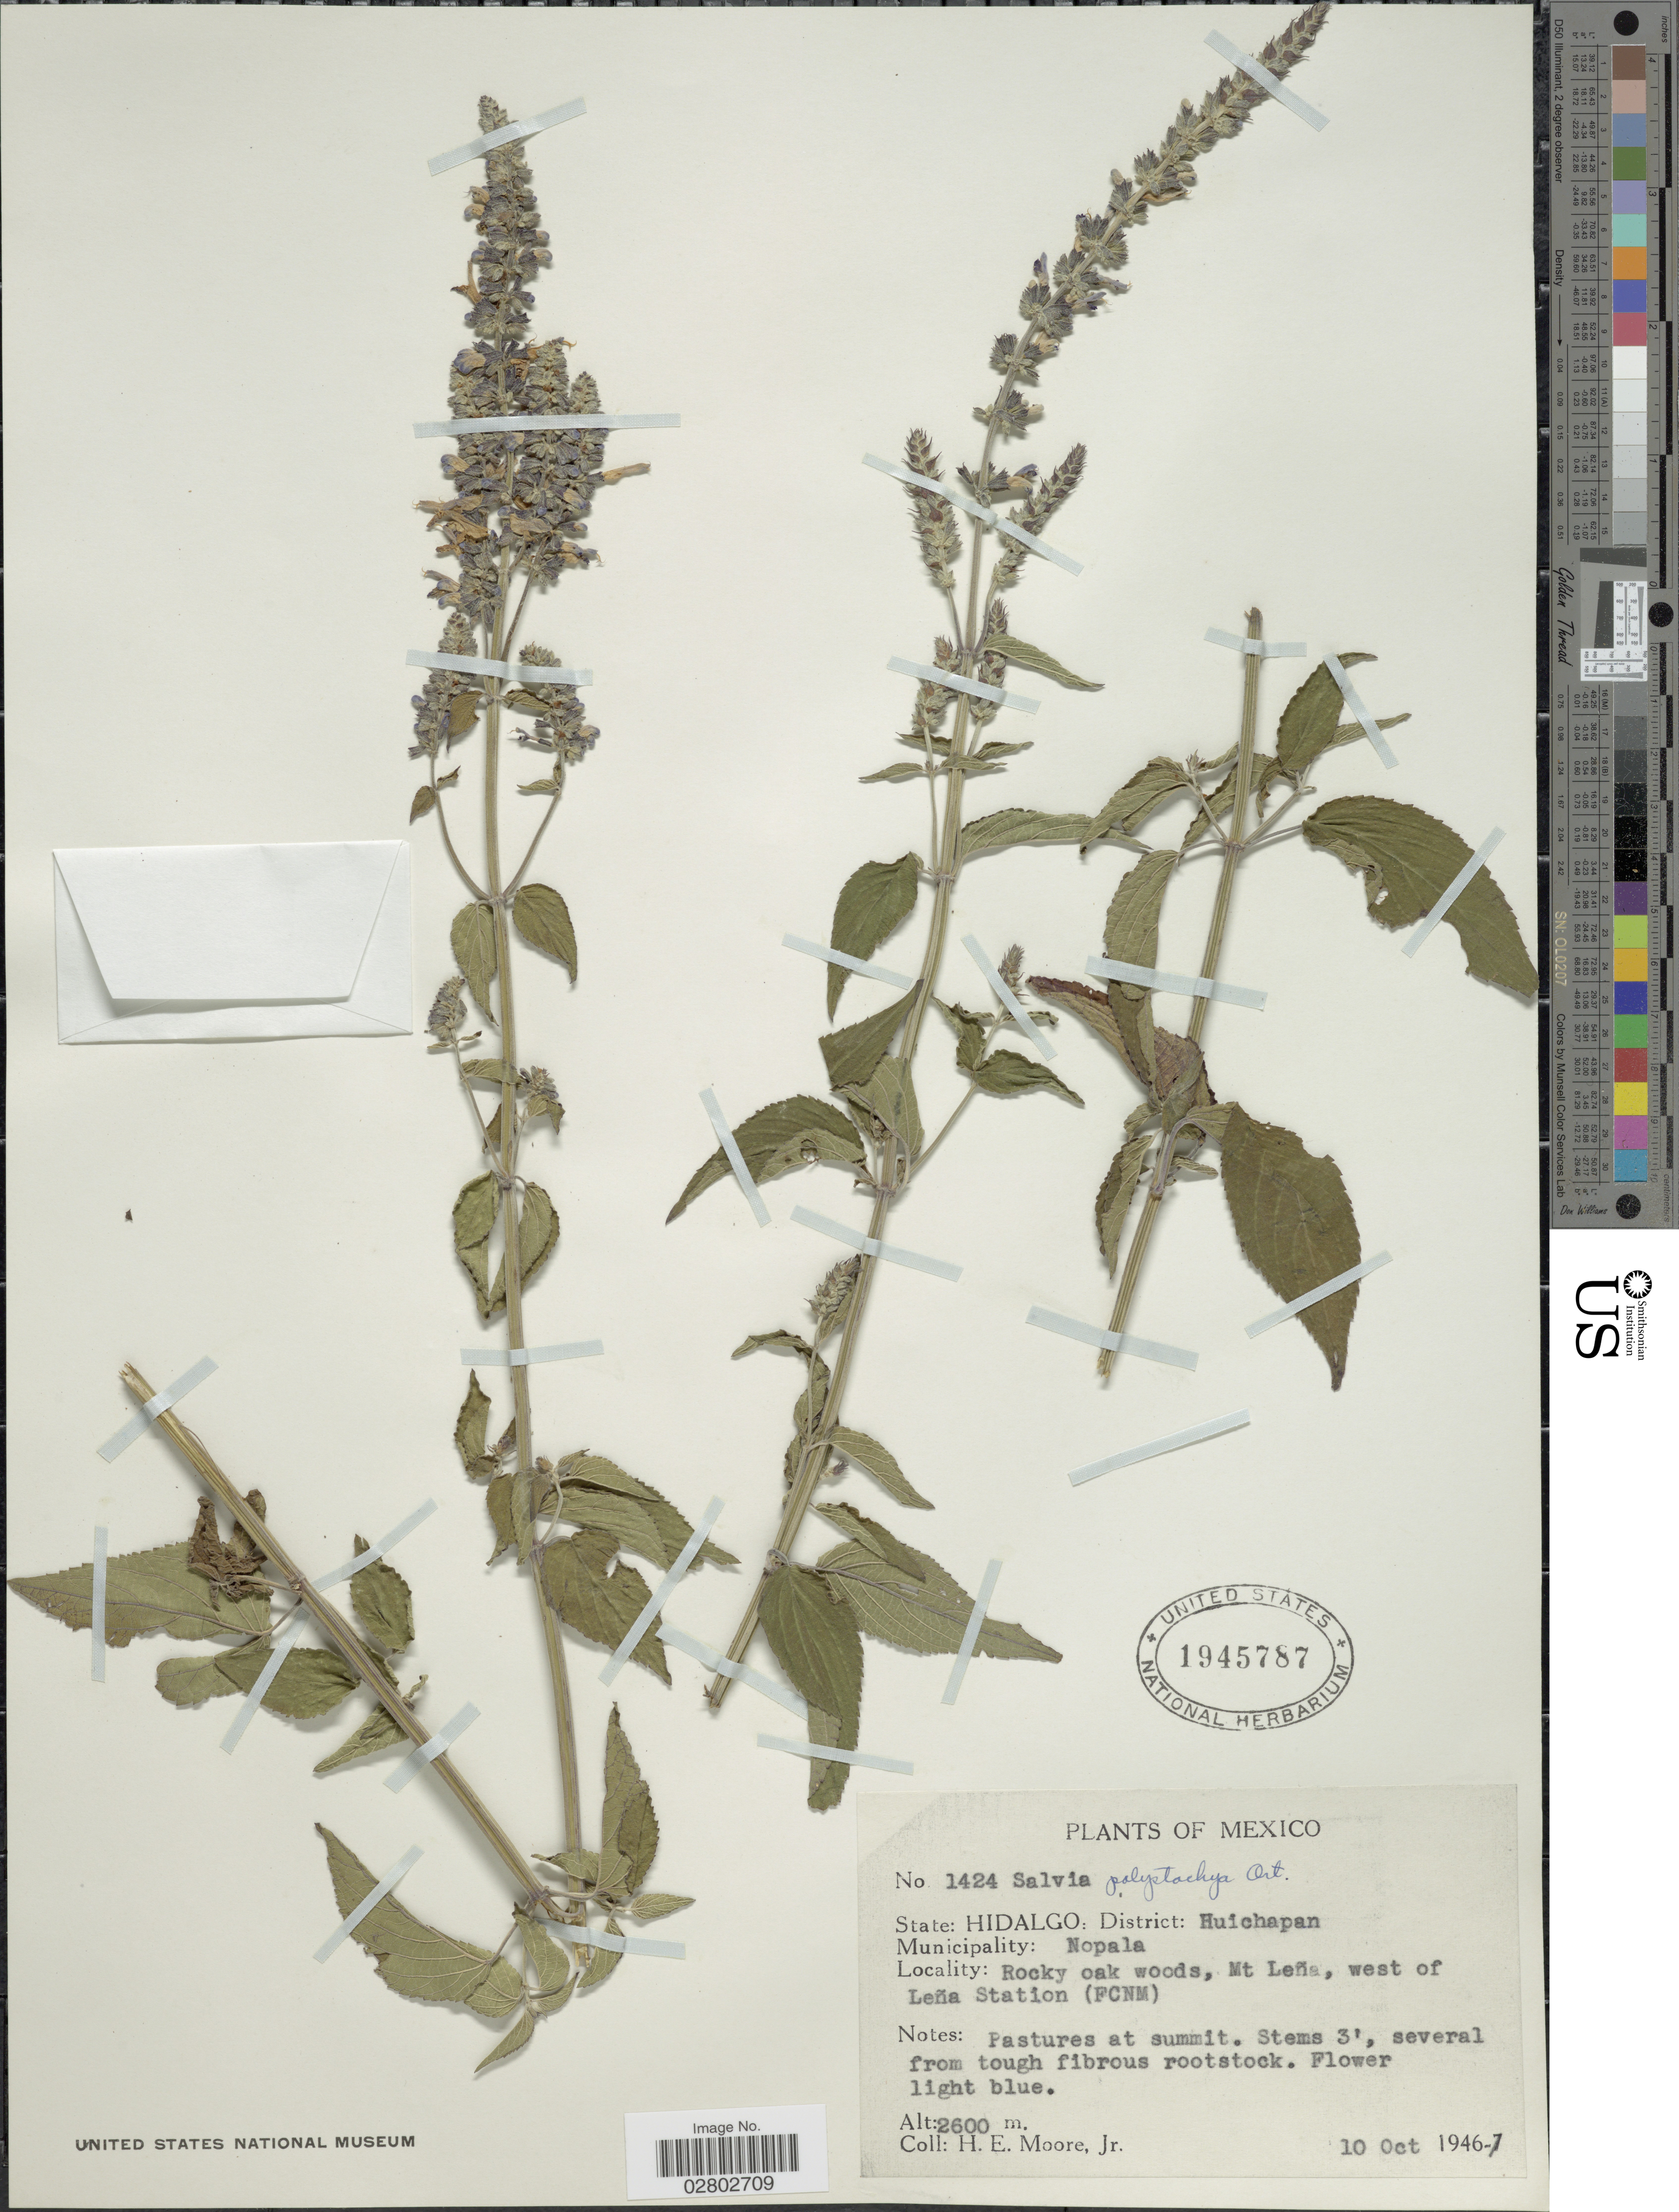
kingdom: Plantae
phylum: Tracheophyta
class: Magnoliopsida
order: Lamiales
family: Lamiaceae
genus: Salvia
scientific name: Salvia polystachya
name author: Cav.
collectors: H. Moore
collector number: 1424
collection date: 1946-10-10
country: Mexico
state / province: Hidalgo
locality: District: Huichapan. Municipality: Nopala. Lower slopes of Mt Leña, west of Leña Station (FCNM).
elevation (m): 2600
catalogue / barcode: US 1945787